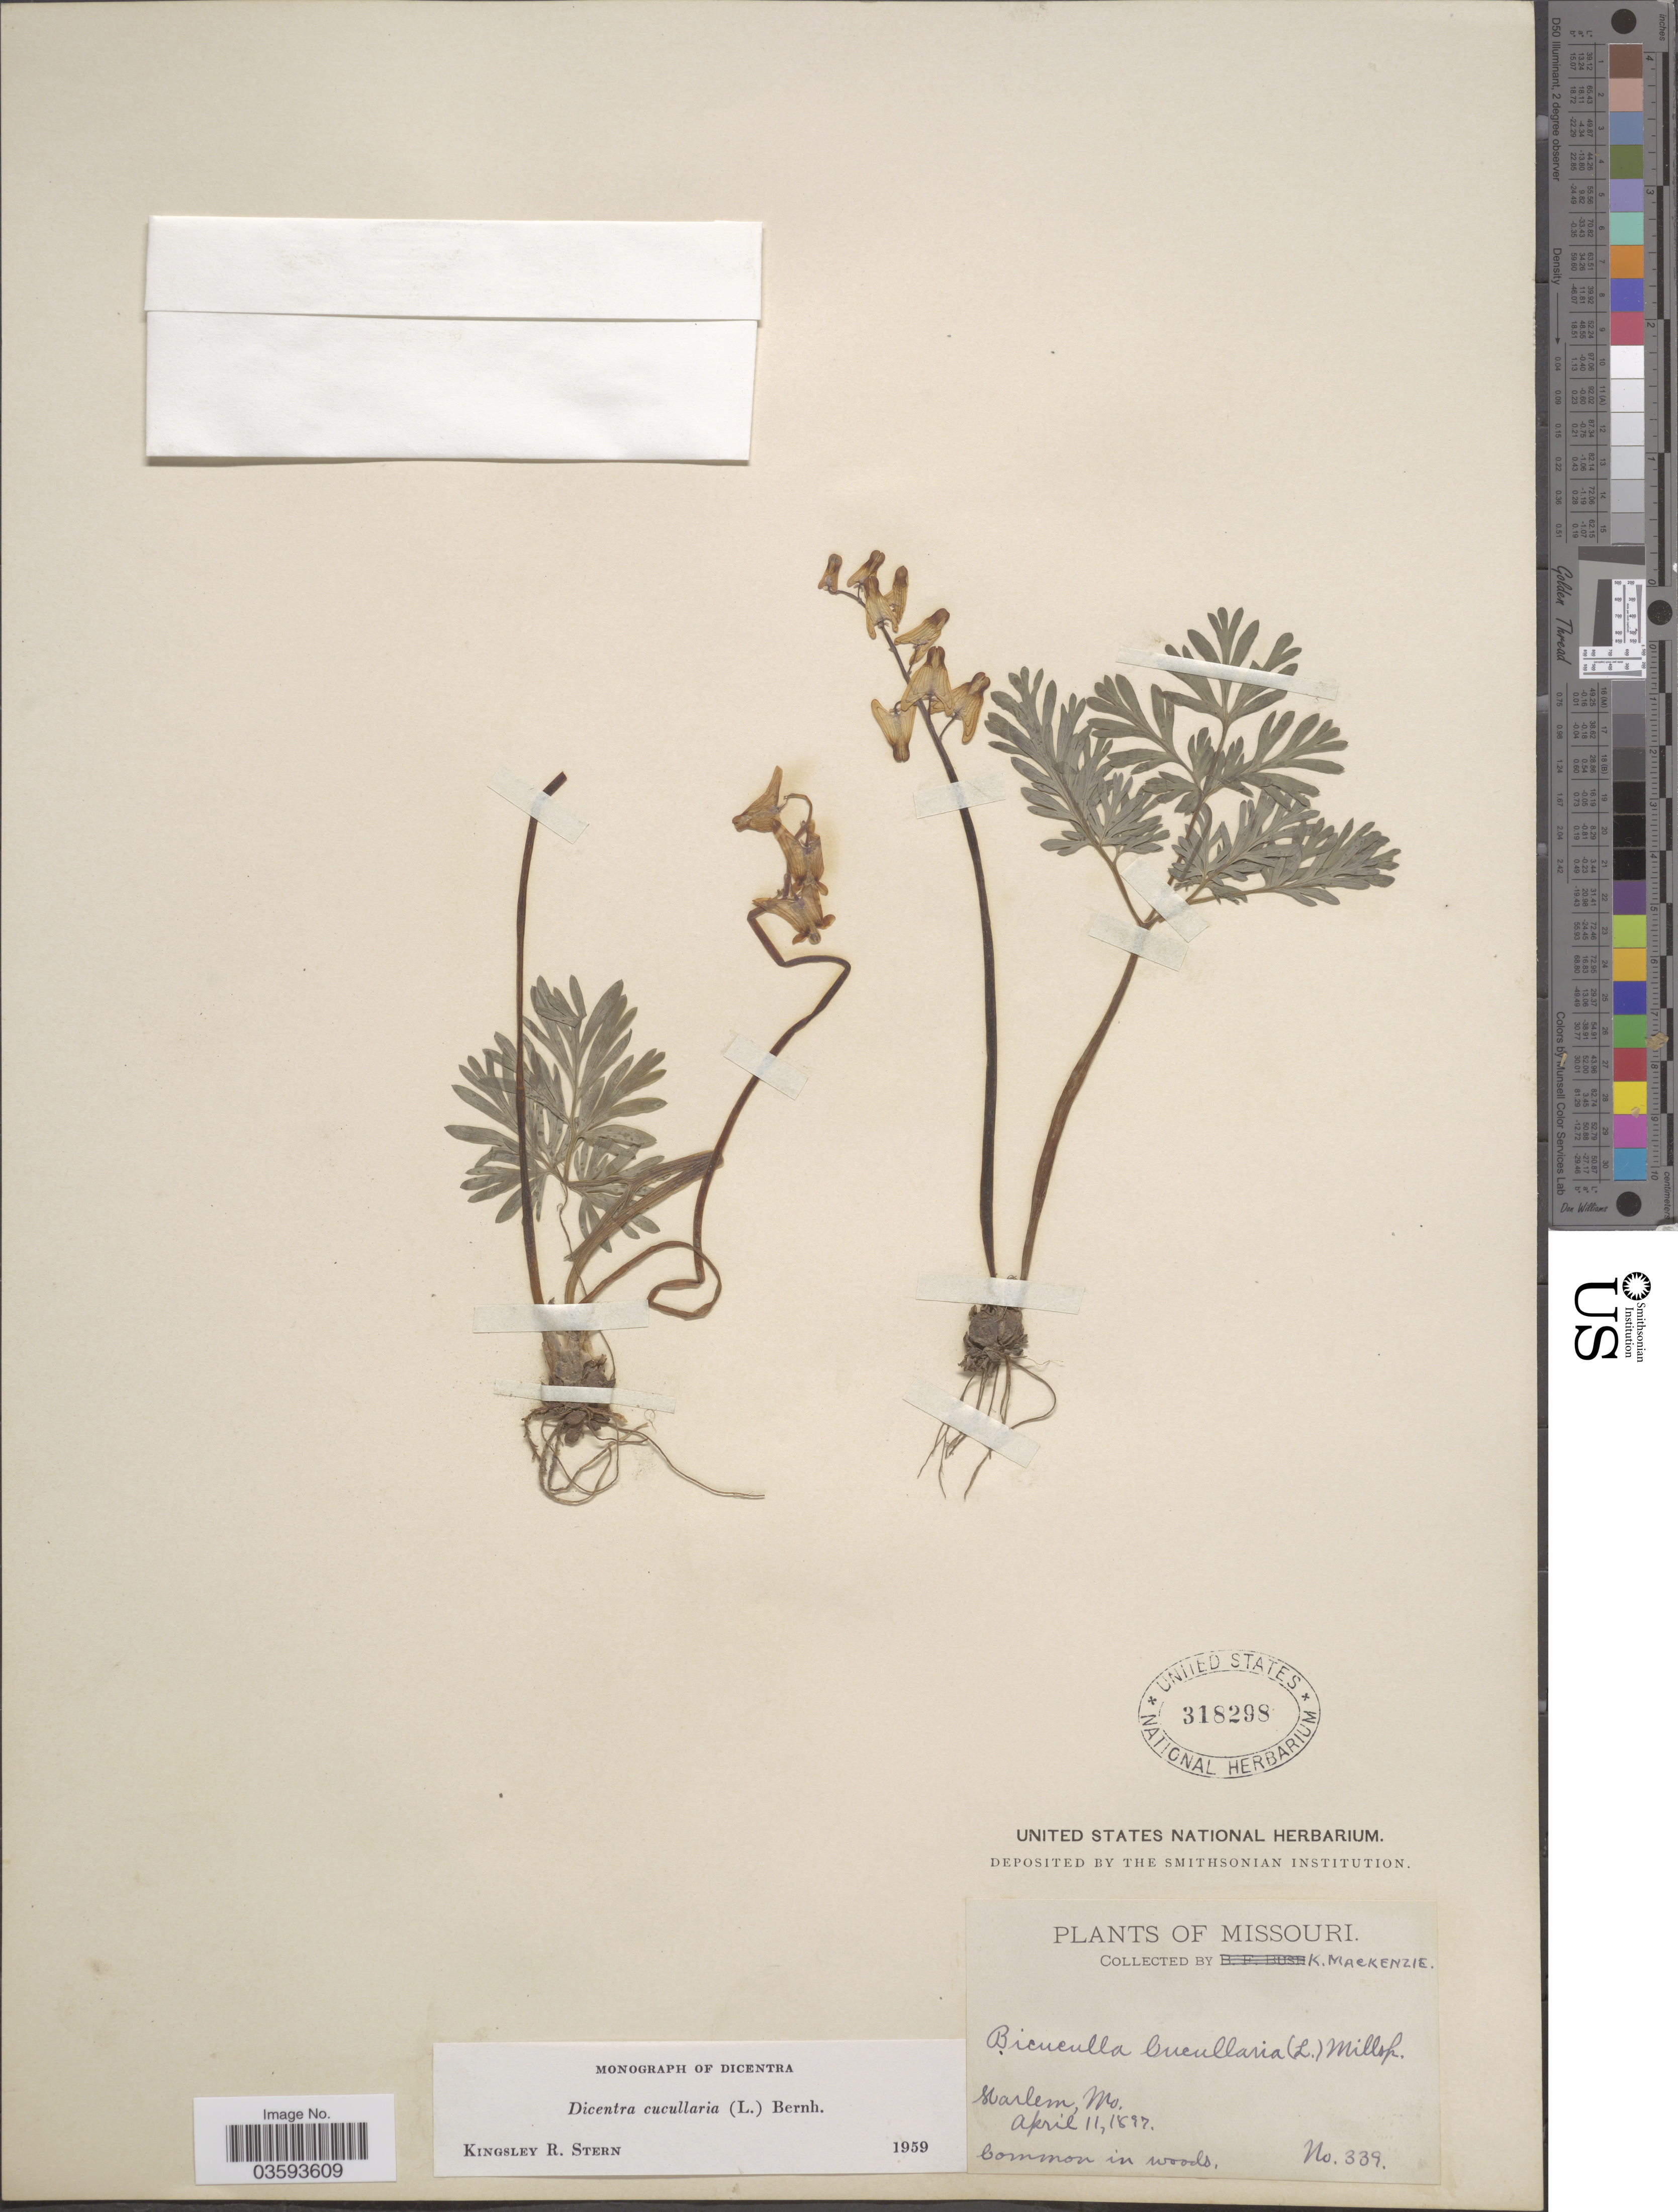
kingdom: Plantae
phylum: Tracheophyta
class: Magnoliopsida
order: Ranunculales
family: Papaveraceae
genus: Dicentra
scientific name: Dicentra cucullaria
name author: (L.) Bernh.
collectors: K. K. Mackenzie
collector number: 339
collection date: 1897-04-11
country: United States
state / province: Missouri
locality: Harlem.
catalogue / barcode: US 318298